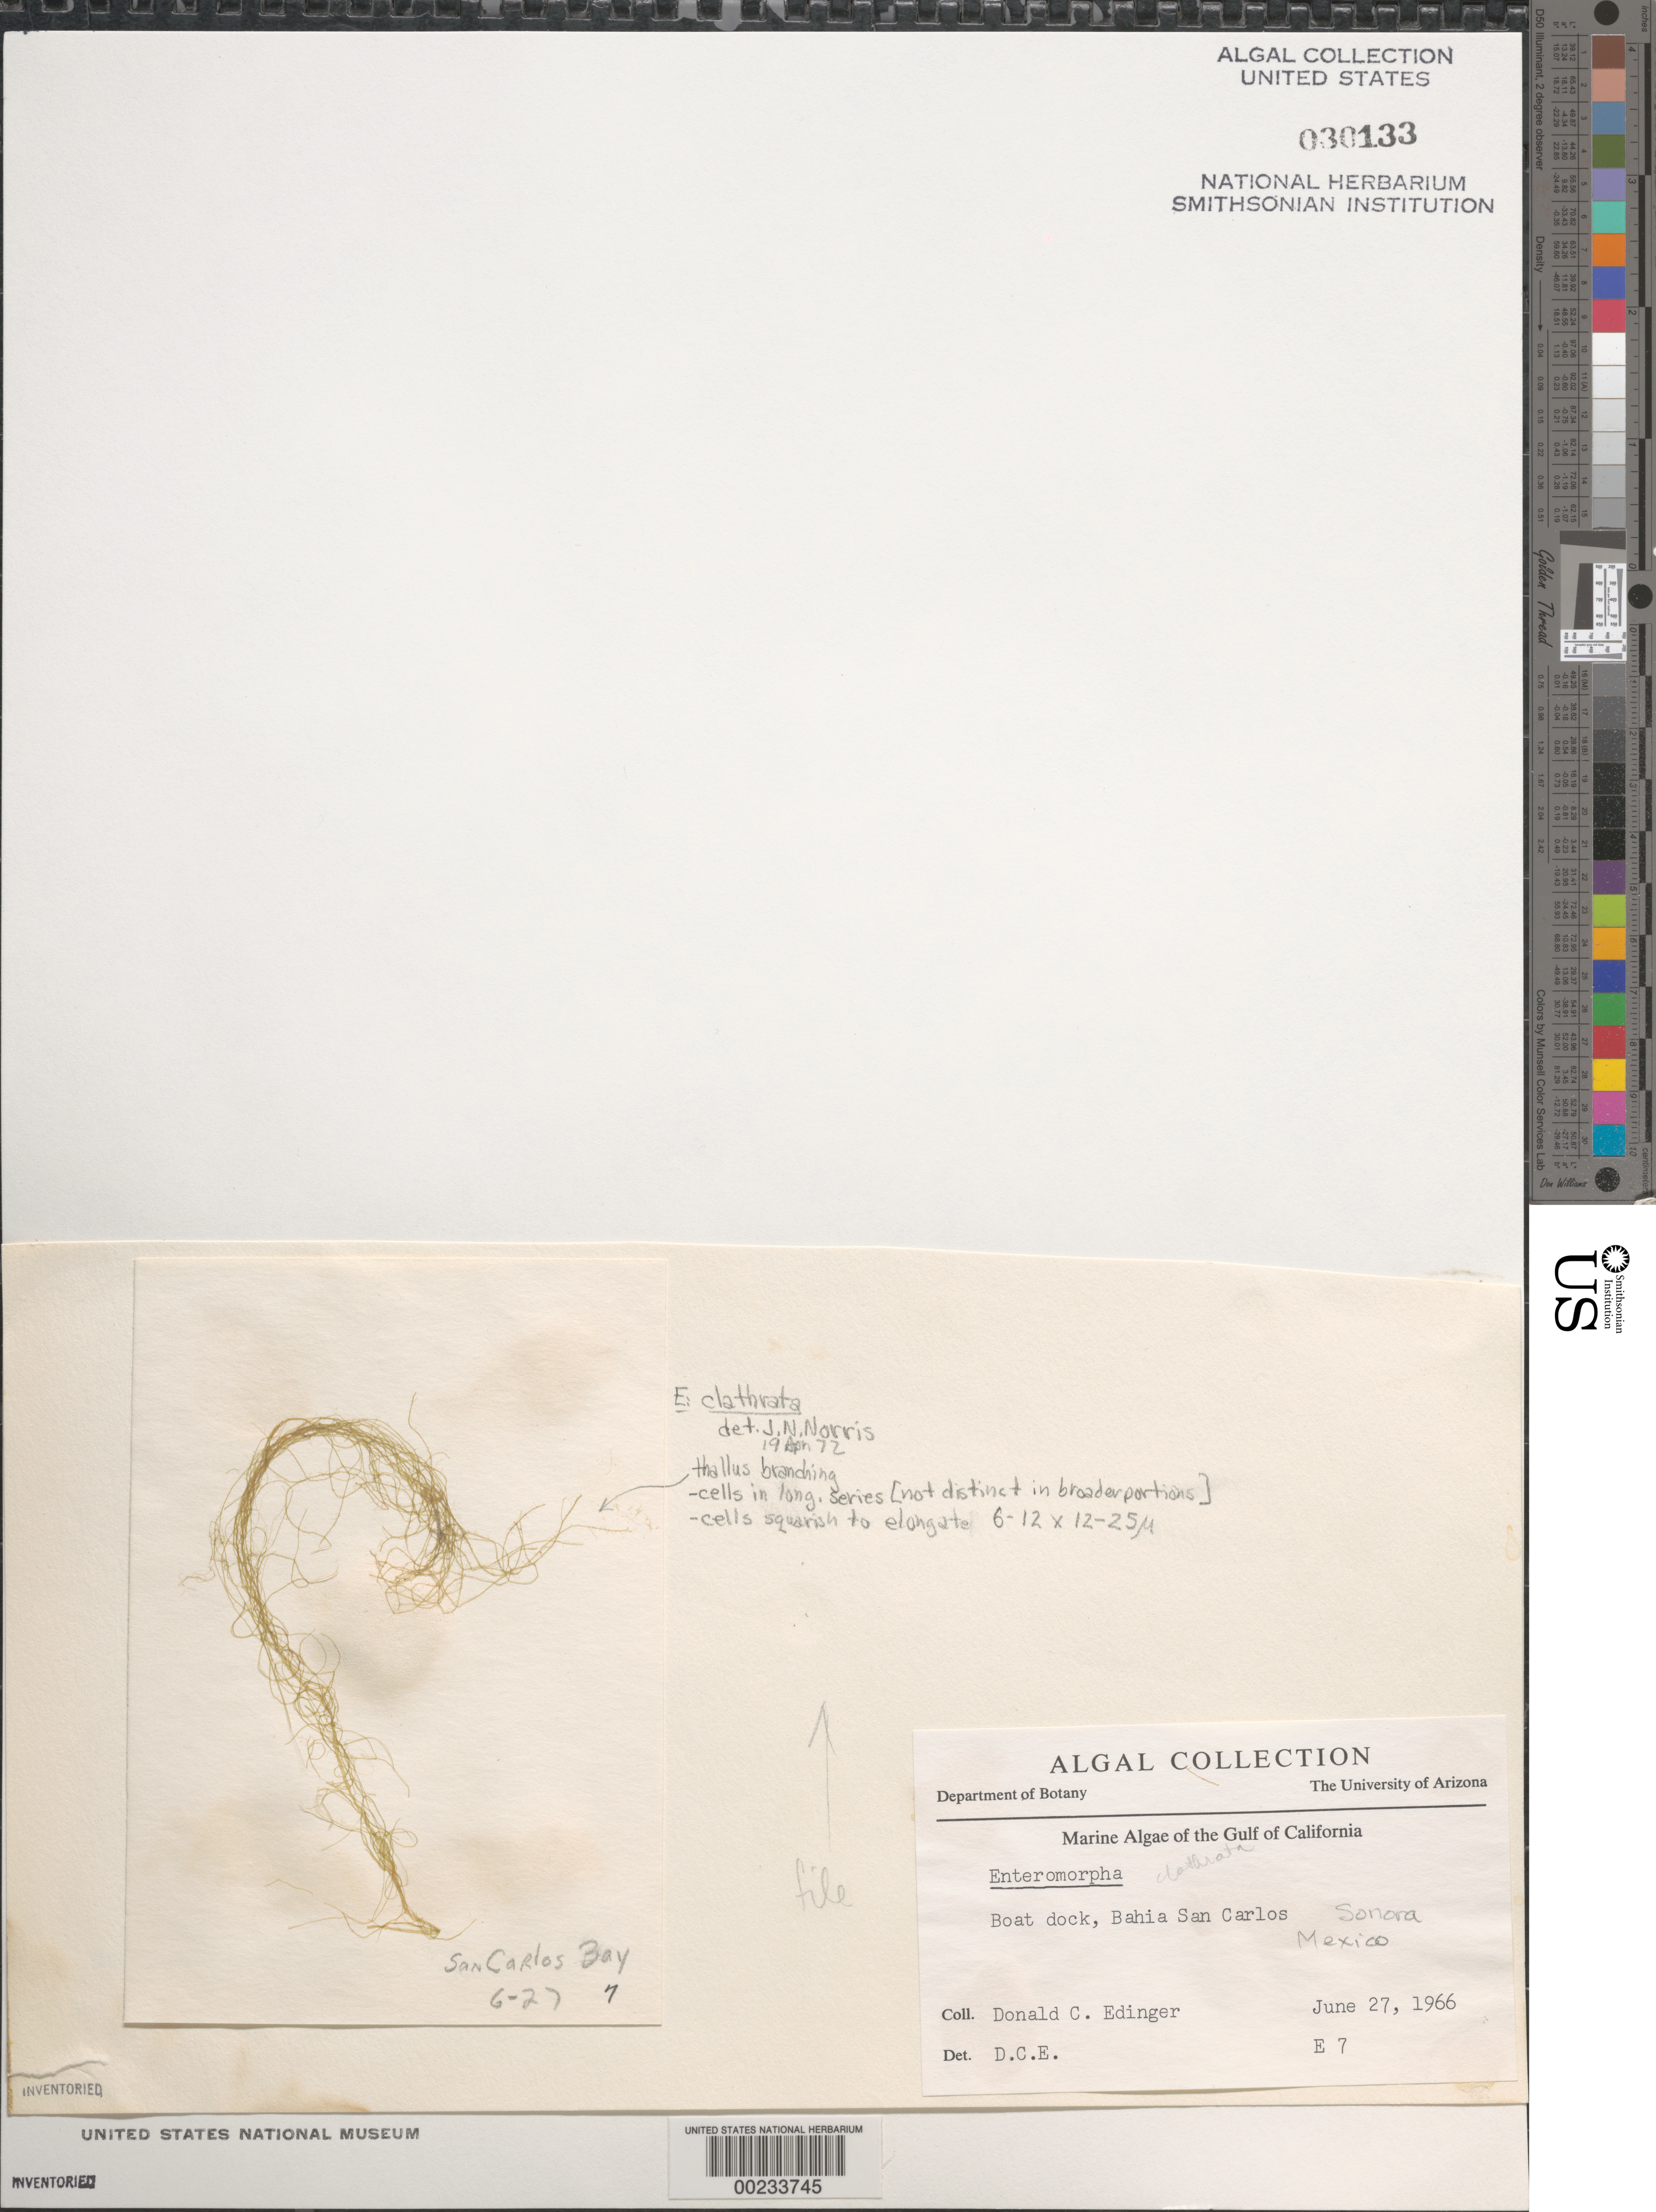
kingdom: Plantae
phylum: Chlorophyta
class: Ulvophyceae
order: Ulvales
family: Ulvaceae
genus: Ulva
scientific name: Ulva clathrata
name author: (Roth) C. Agardh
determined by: Algae name updating Project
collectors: D. Edinger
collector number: E 7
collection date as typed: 27 Jun 1966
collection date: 1966-06-27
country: Mexico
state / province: Sonora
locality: Bahia San Carlos (San Carlos Bay)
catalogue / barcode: US 30133